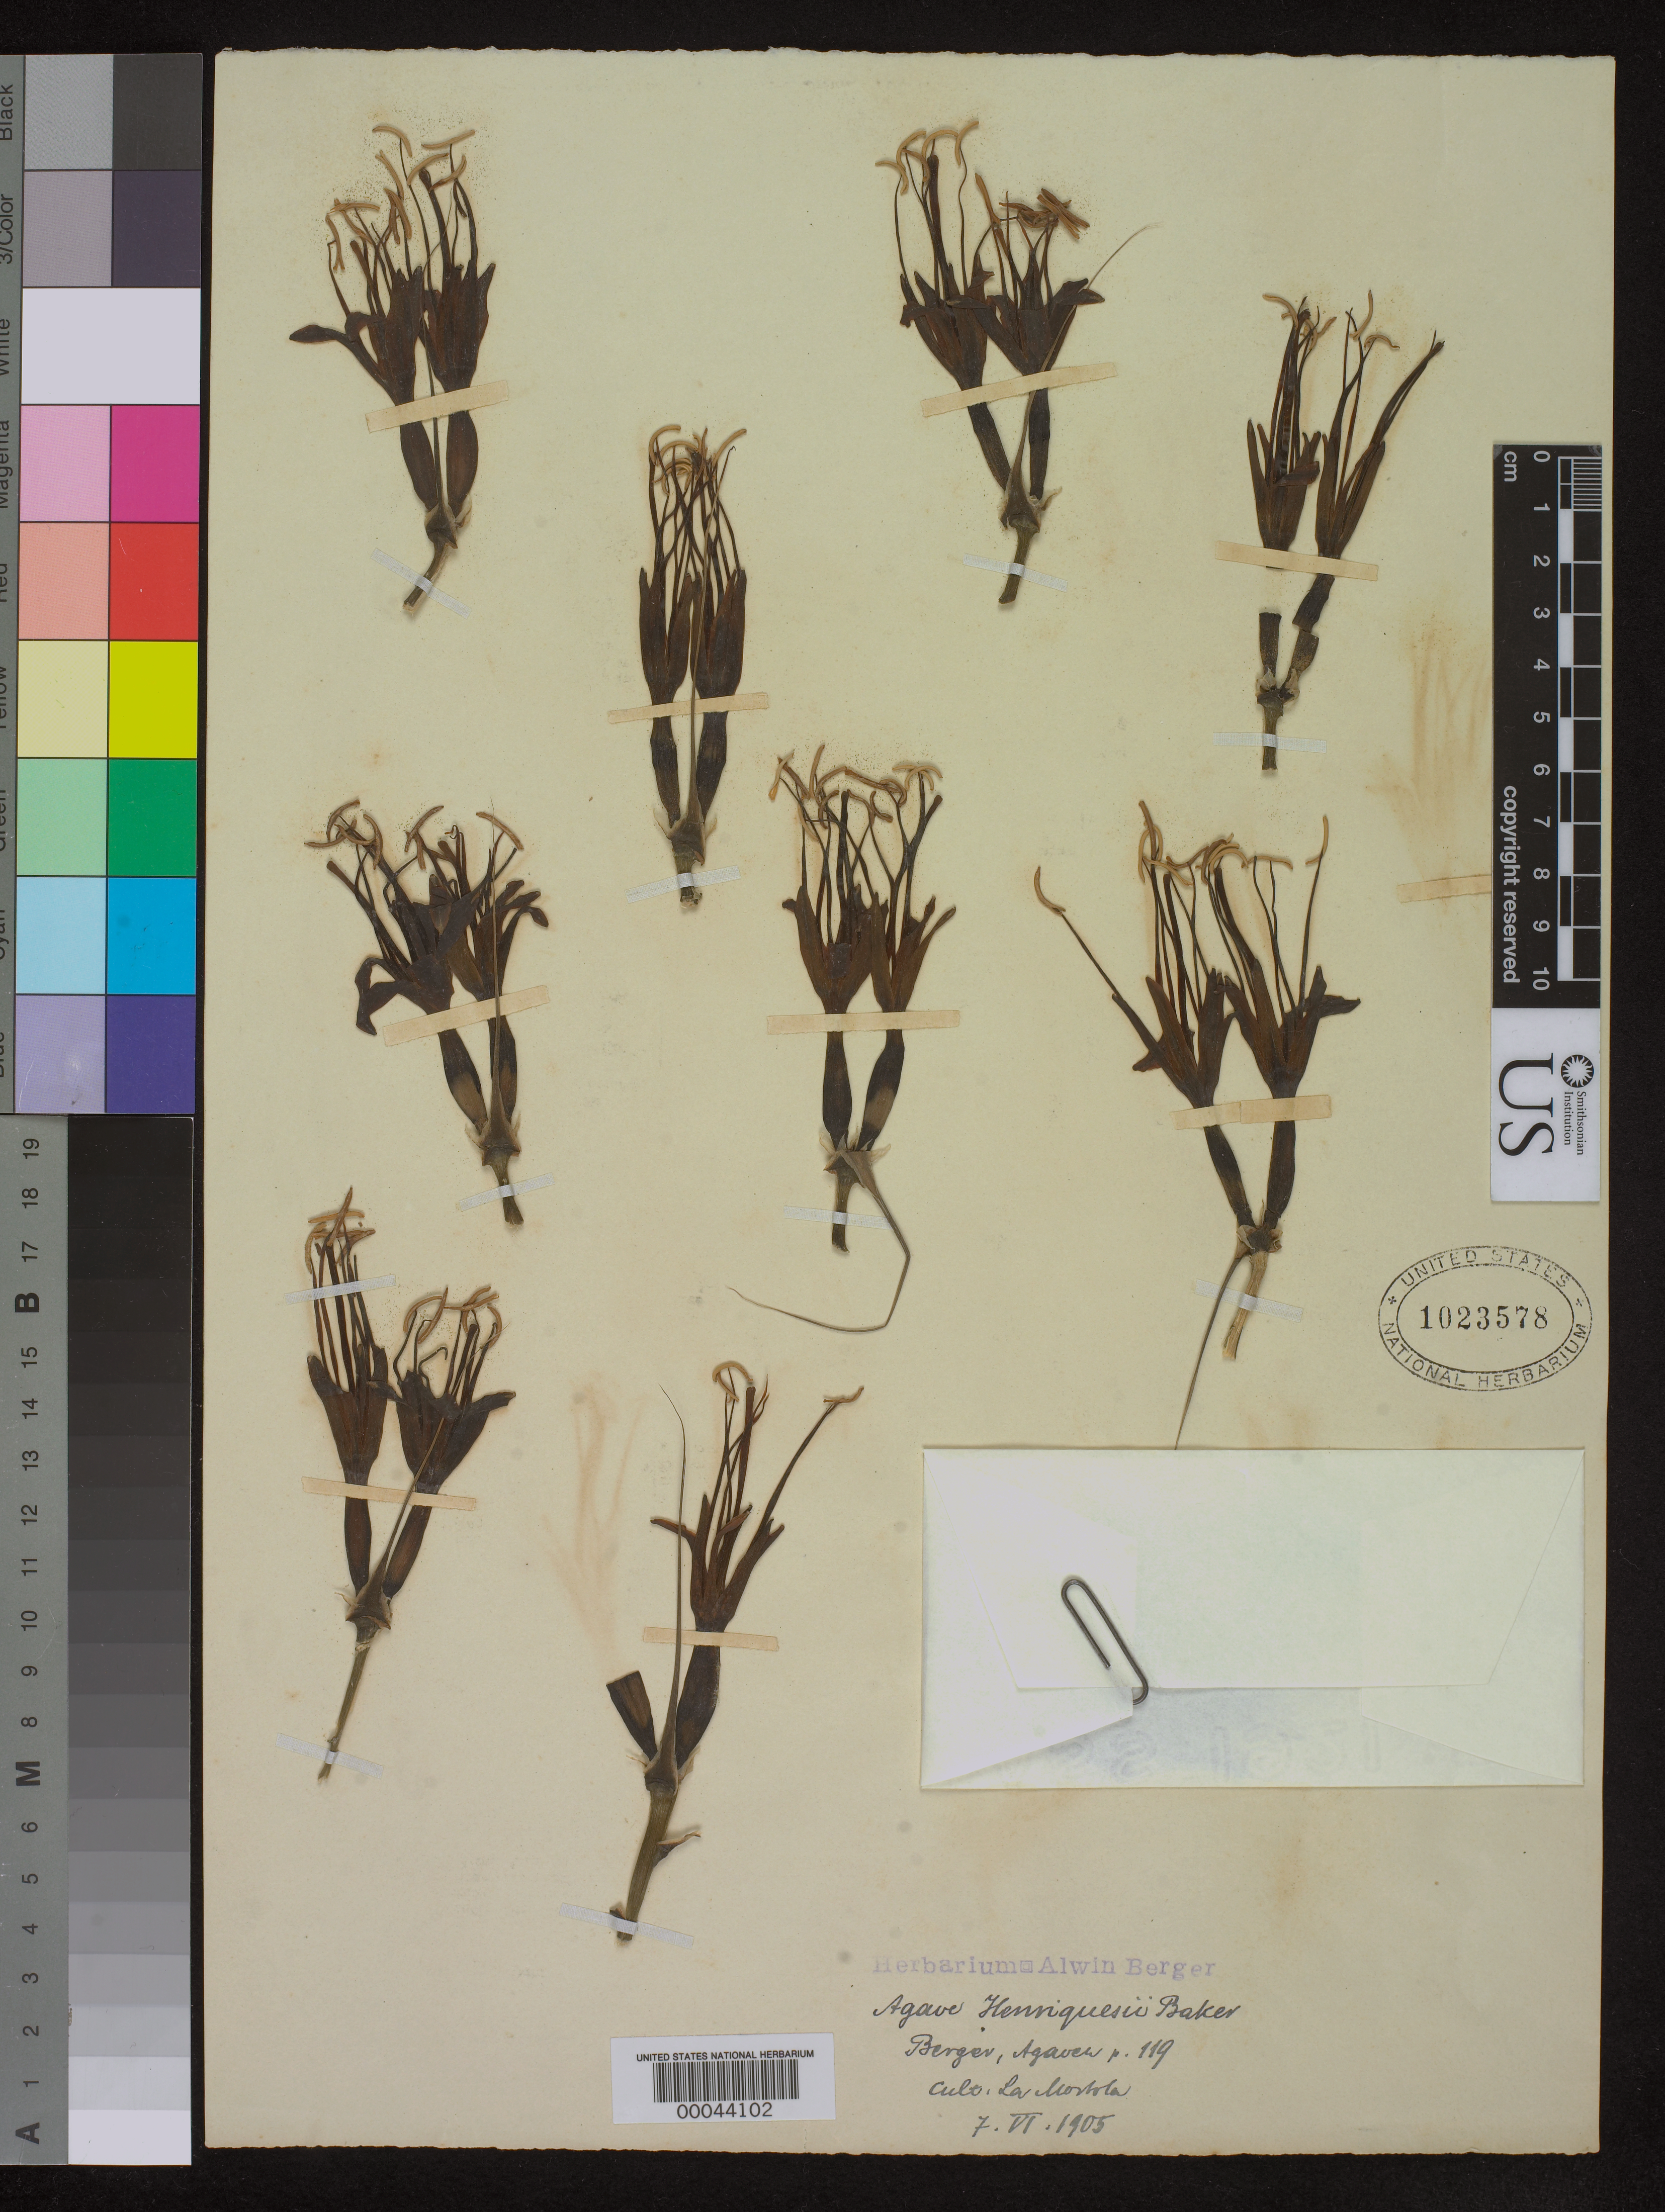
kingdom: Plantae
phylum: Tracheophyta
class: Liliopsida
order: Asparagales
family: Asparagaceae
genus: Agave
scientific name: Agave henriquesii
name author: Baker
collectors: ex herb. A. Berger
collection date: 1909-06-02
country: Mexico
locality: Cultivated at La Mortola, Italy.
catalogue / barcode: US 1023578